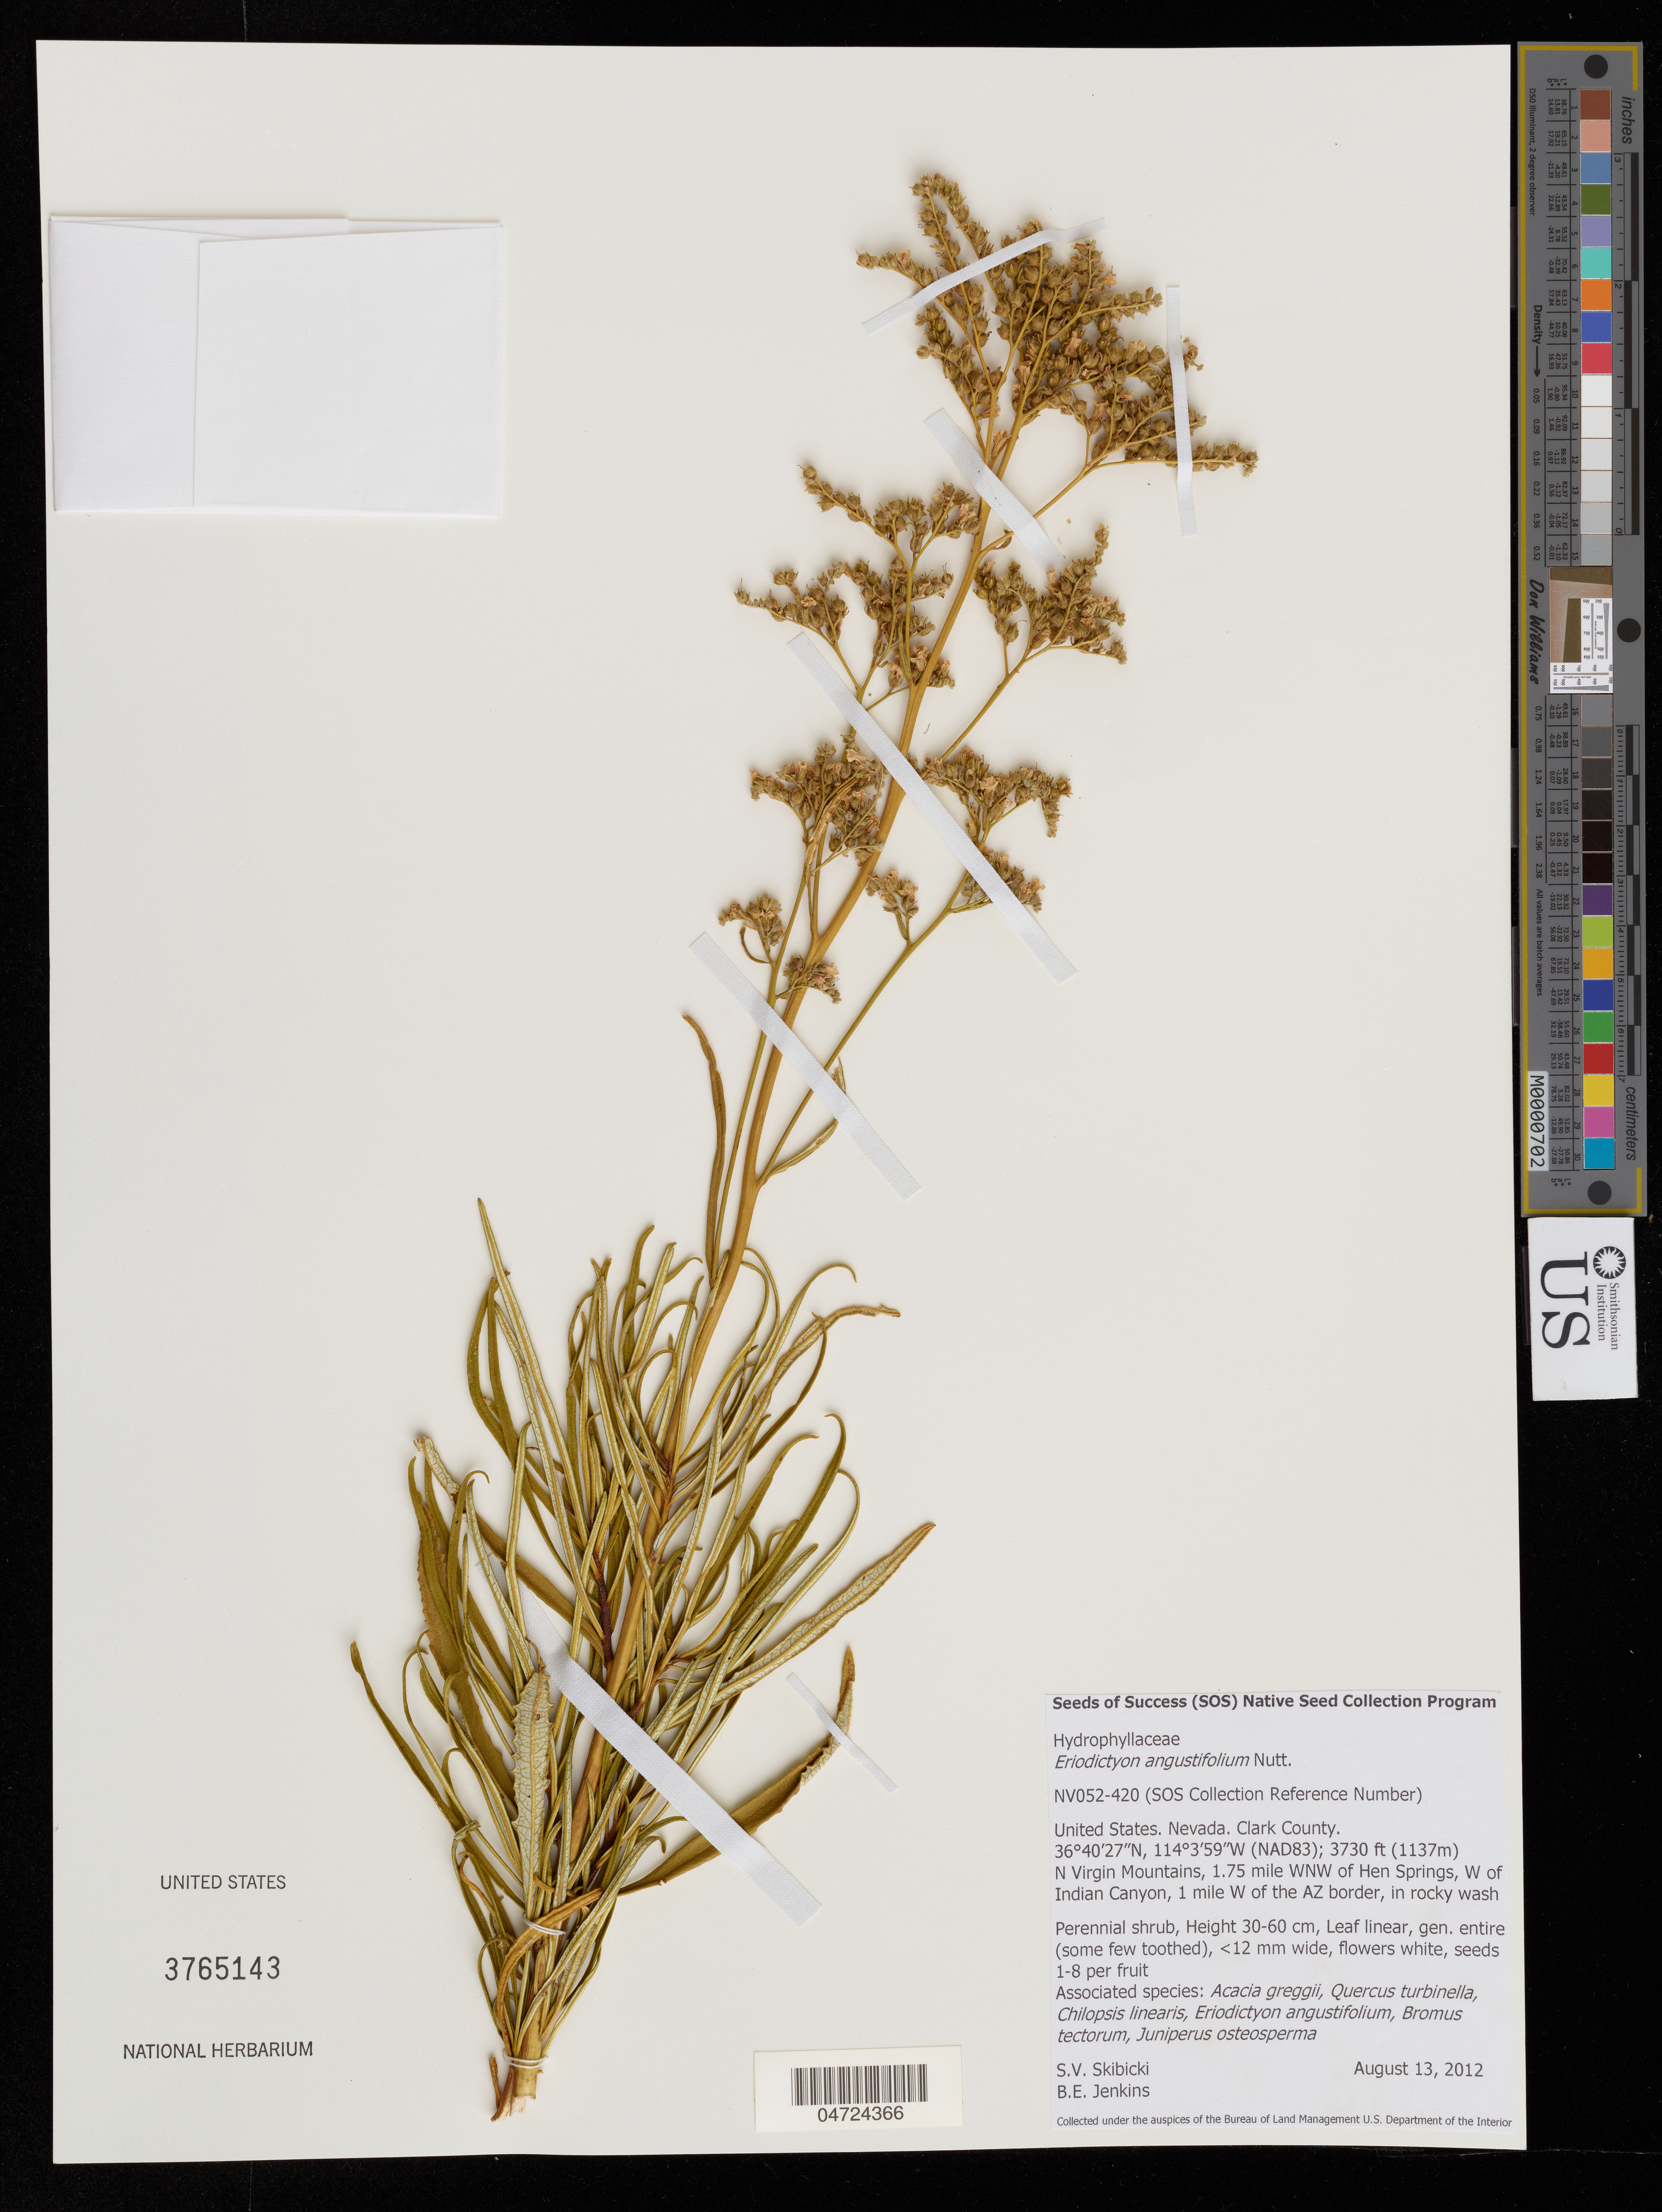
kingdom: Plantae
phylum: Tracheophyta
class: Magnoliopsida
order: Boraginales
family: Namaceae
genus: Eriodictyon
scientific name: Eriodictyon angustifolium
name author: Nutt.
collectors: S. Skibicki & B. Jenkins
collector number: NV052-420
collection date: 2012-08-13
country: United States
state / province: Nevada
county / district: Clark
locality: Clark County. N Virgin Mountains, 1.75 mile WNW of Hen Springs, W of Indian Canyon, 1 mile W of the AZ border, in rocky wash.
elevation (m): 1137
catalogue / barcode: US 3765143